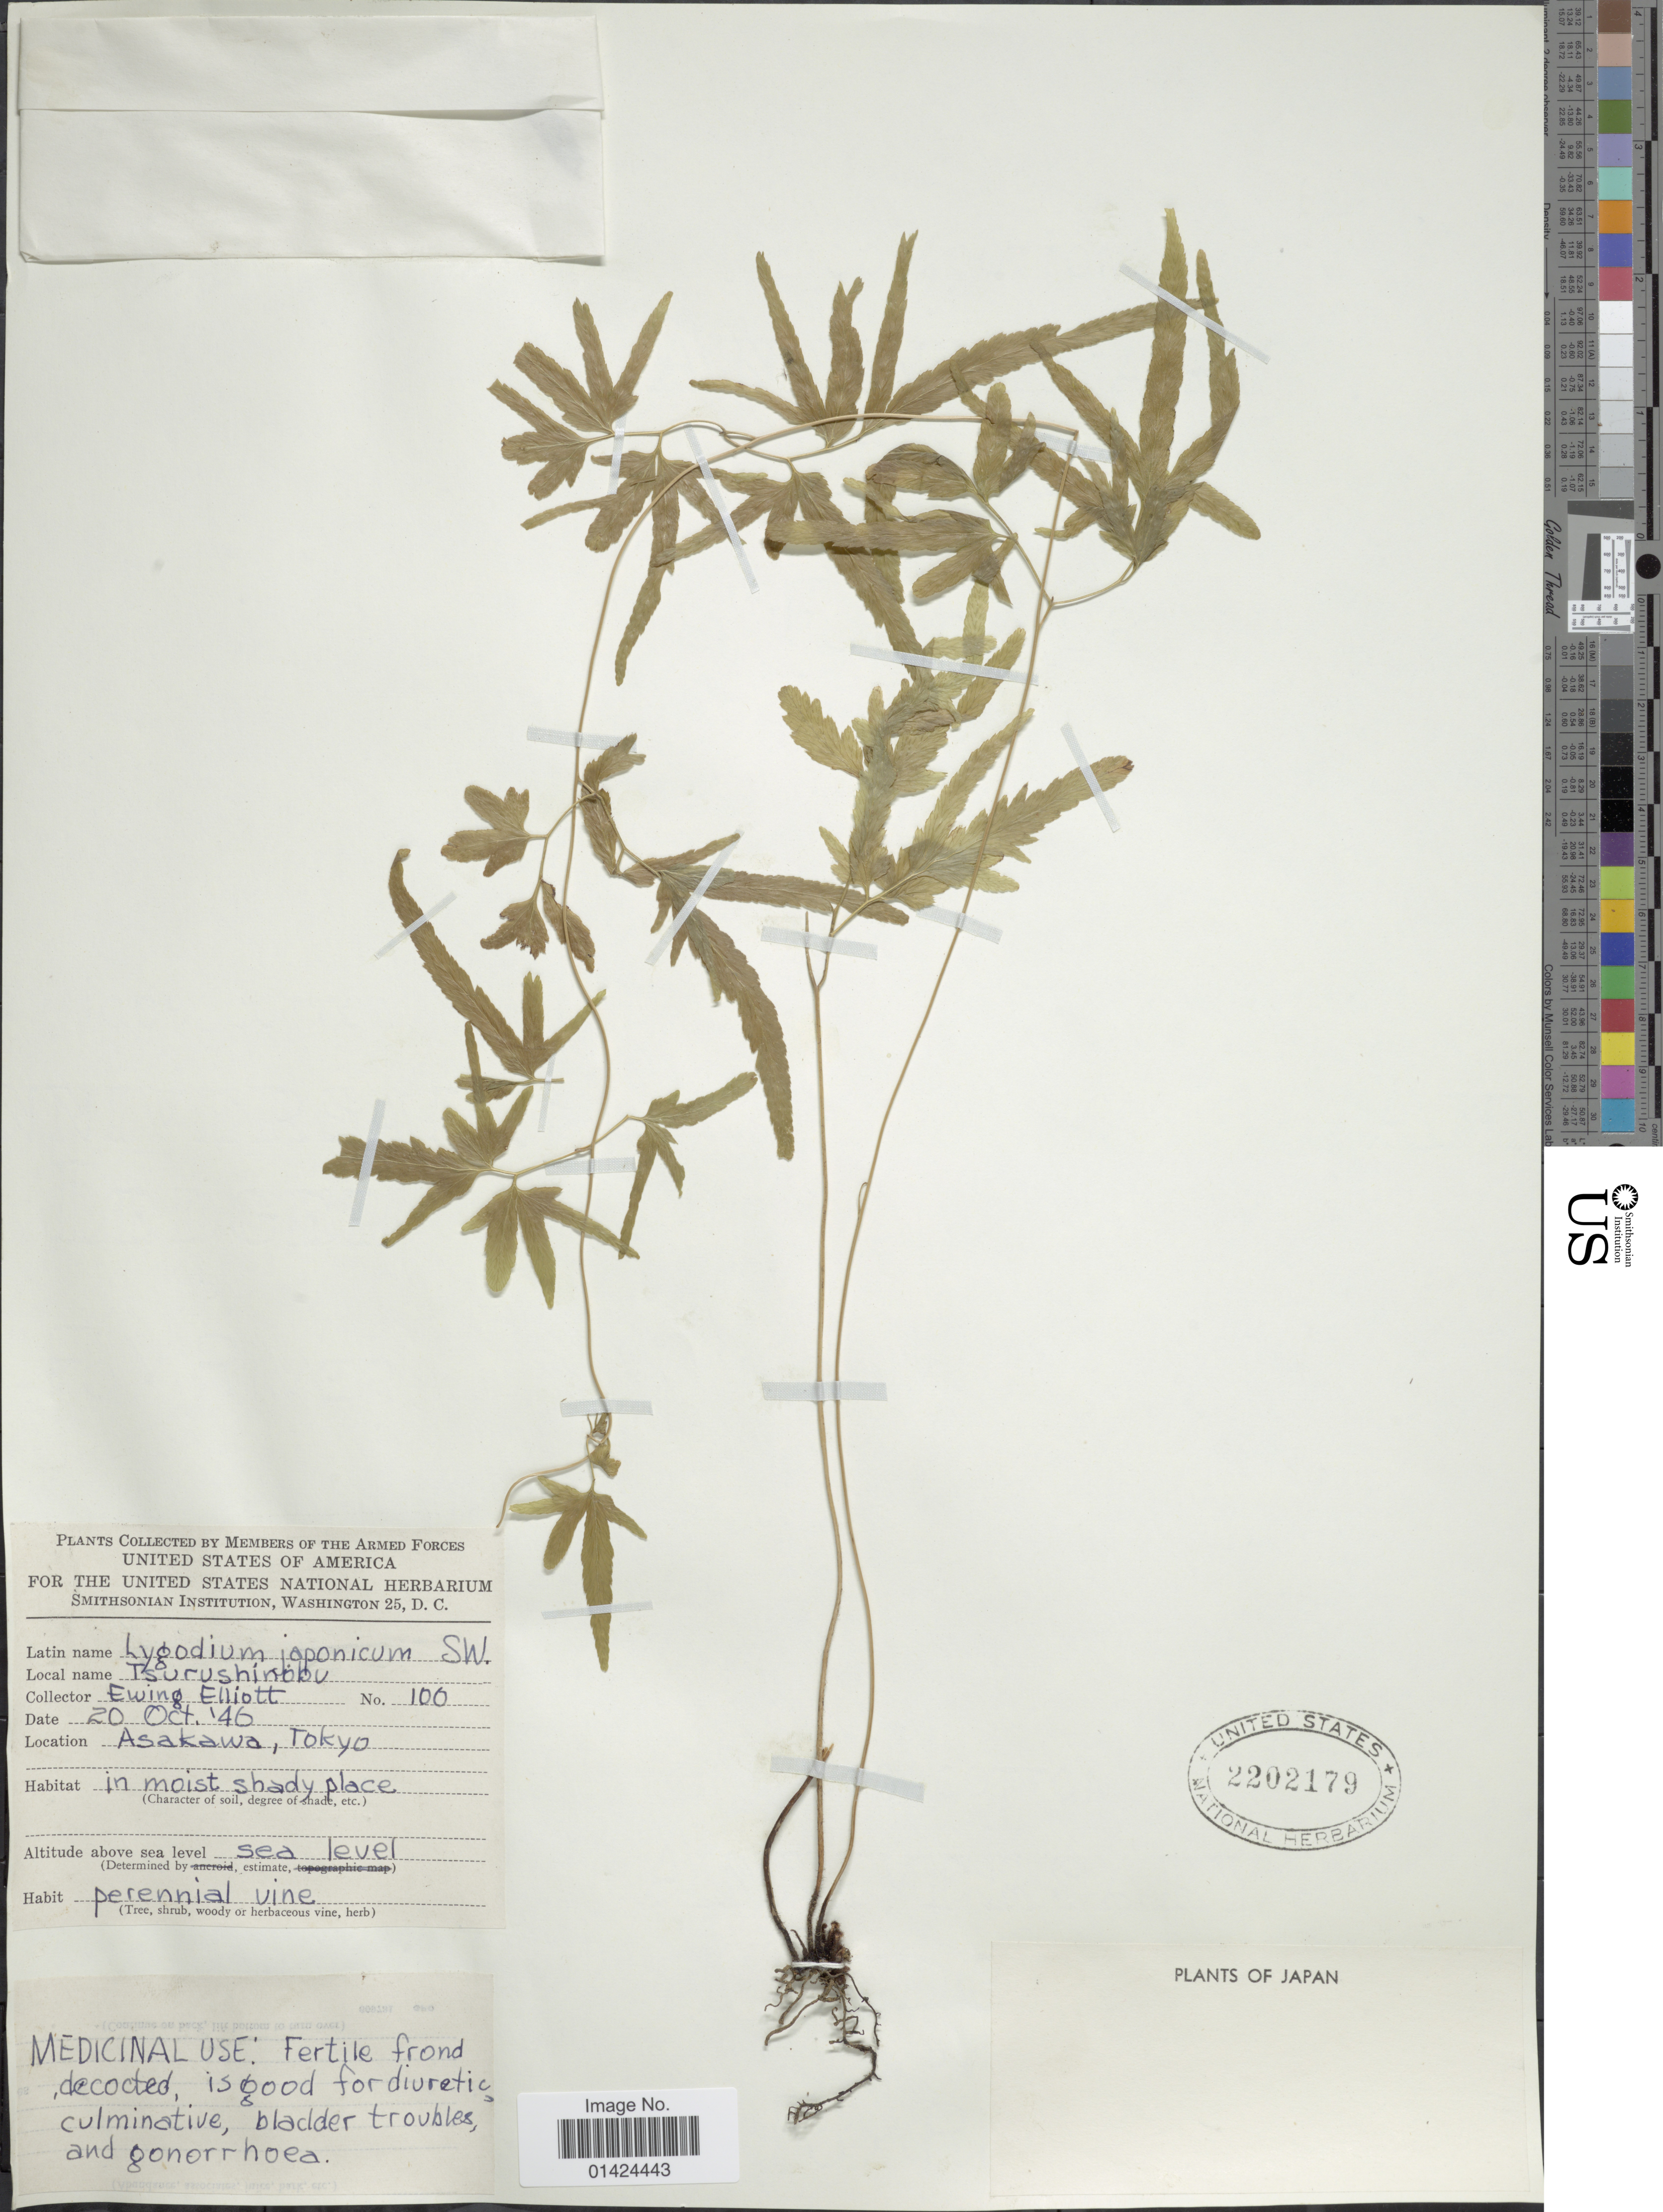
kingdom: Plantae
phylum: Tracheophyta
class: Polypodiopsida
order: Schizaeales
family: Lygodiaceae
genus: Lygodium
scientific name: Lygodium japonicum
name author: (Thunb.) Sw.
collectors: E. Elliott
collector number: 100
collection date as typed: Transcribed d/m/y: 20/10/46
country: Japan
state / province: Tokyo, Federal City of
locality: Asakawa.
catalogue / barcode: US 2202179